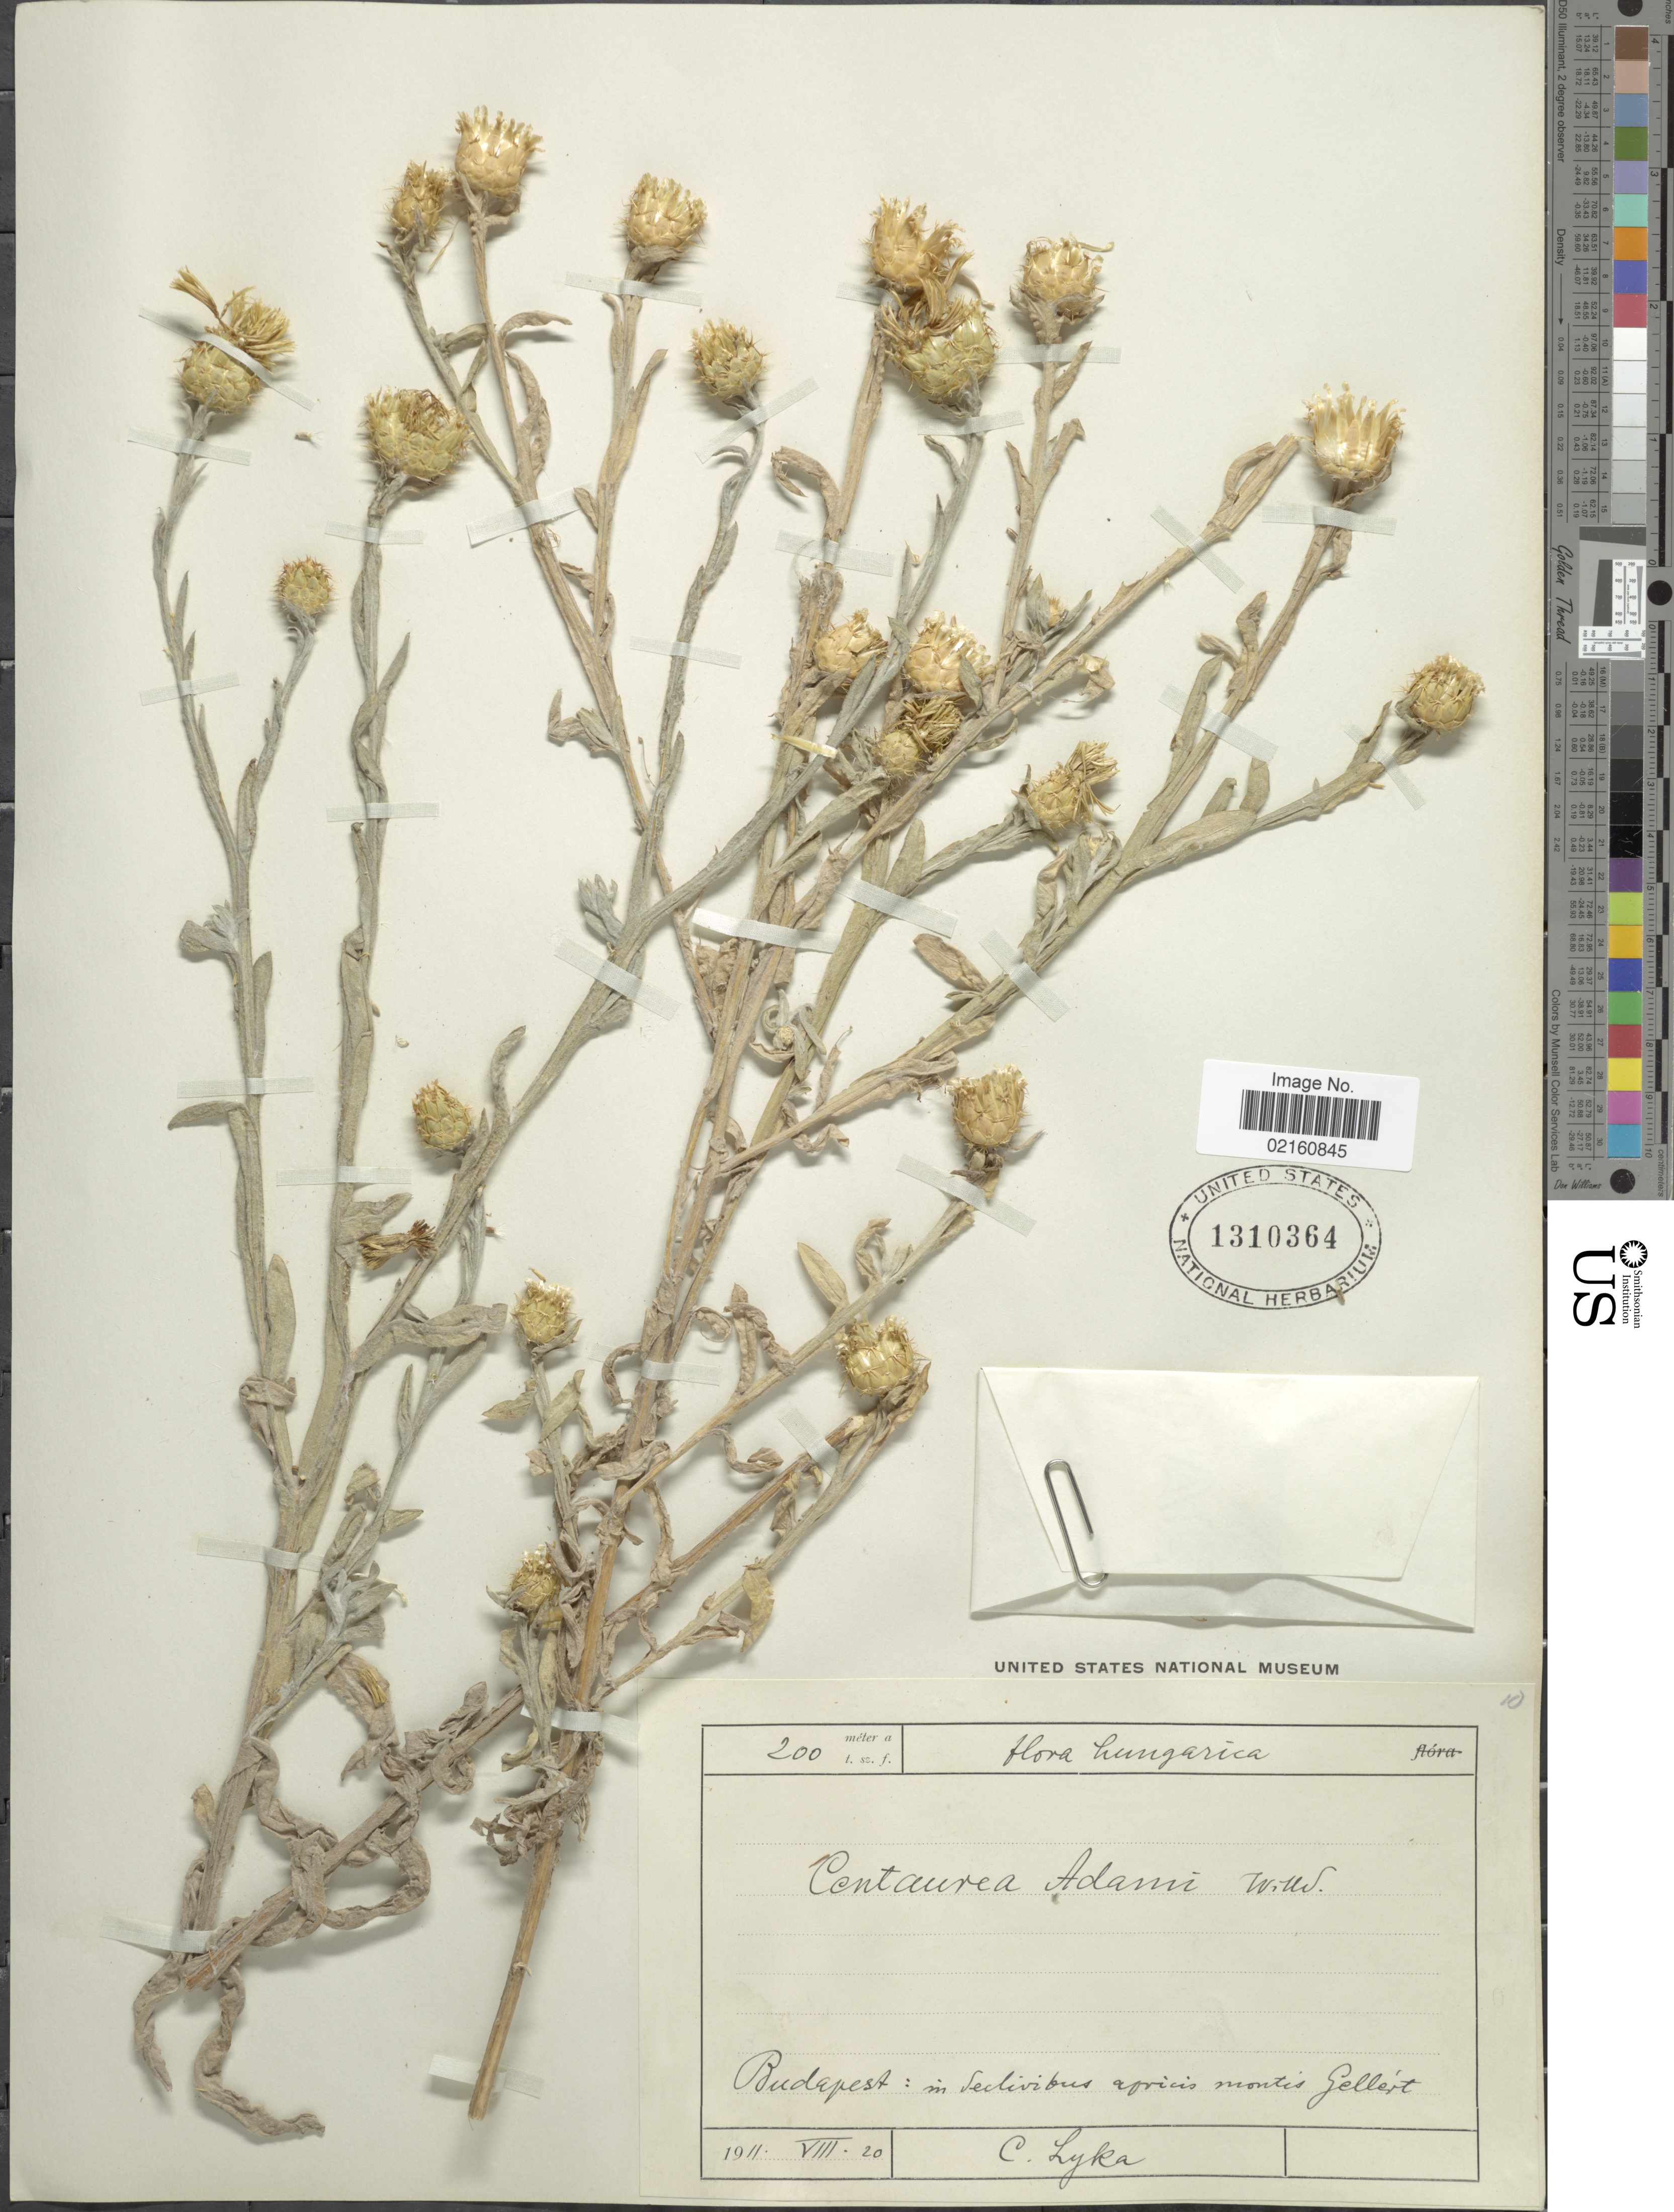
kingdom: Plantae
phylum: Tracheophyta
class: Magnoliopsida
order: Asterales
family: Asteraceae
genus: Centaurea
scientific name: Centaurea solstitialis subsp. adamii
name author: (Willd.) Nyman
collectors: C. Lyka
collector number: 10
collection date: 1911-08-20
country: Hungary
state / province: Budapest, Capital District of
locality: Budapest, montis Gellert [interpreted]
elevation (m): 200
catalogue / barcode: US 1310364